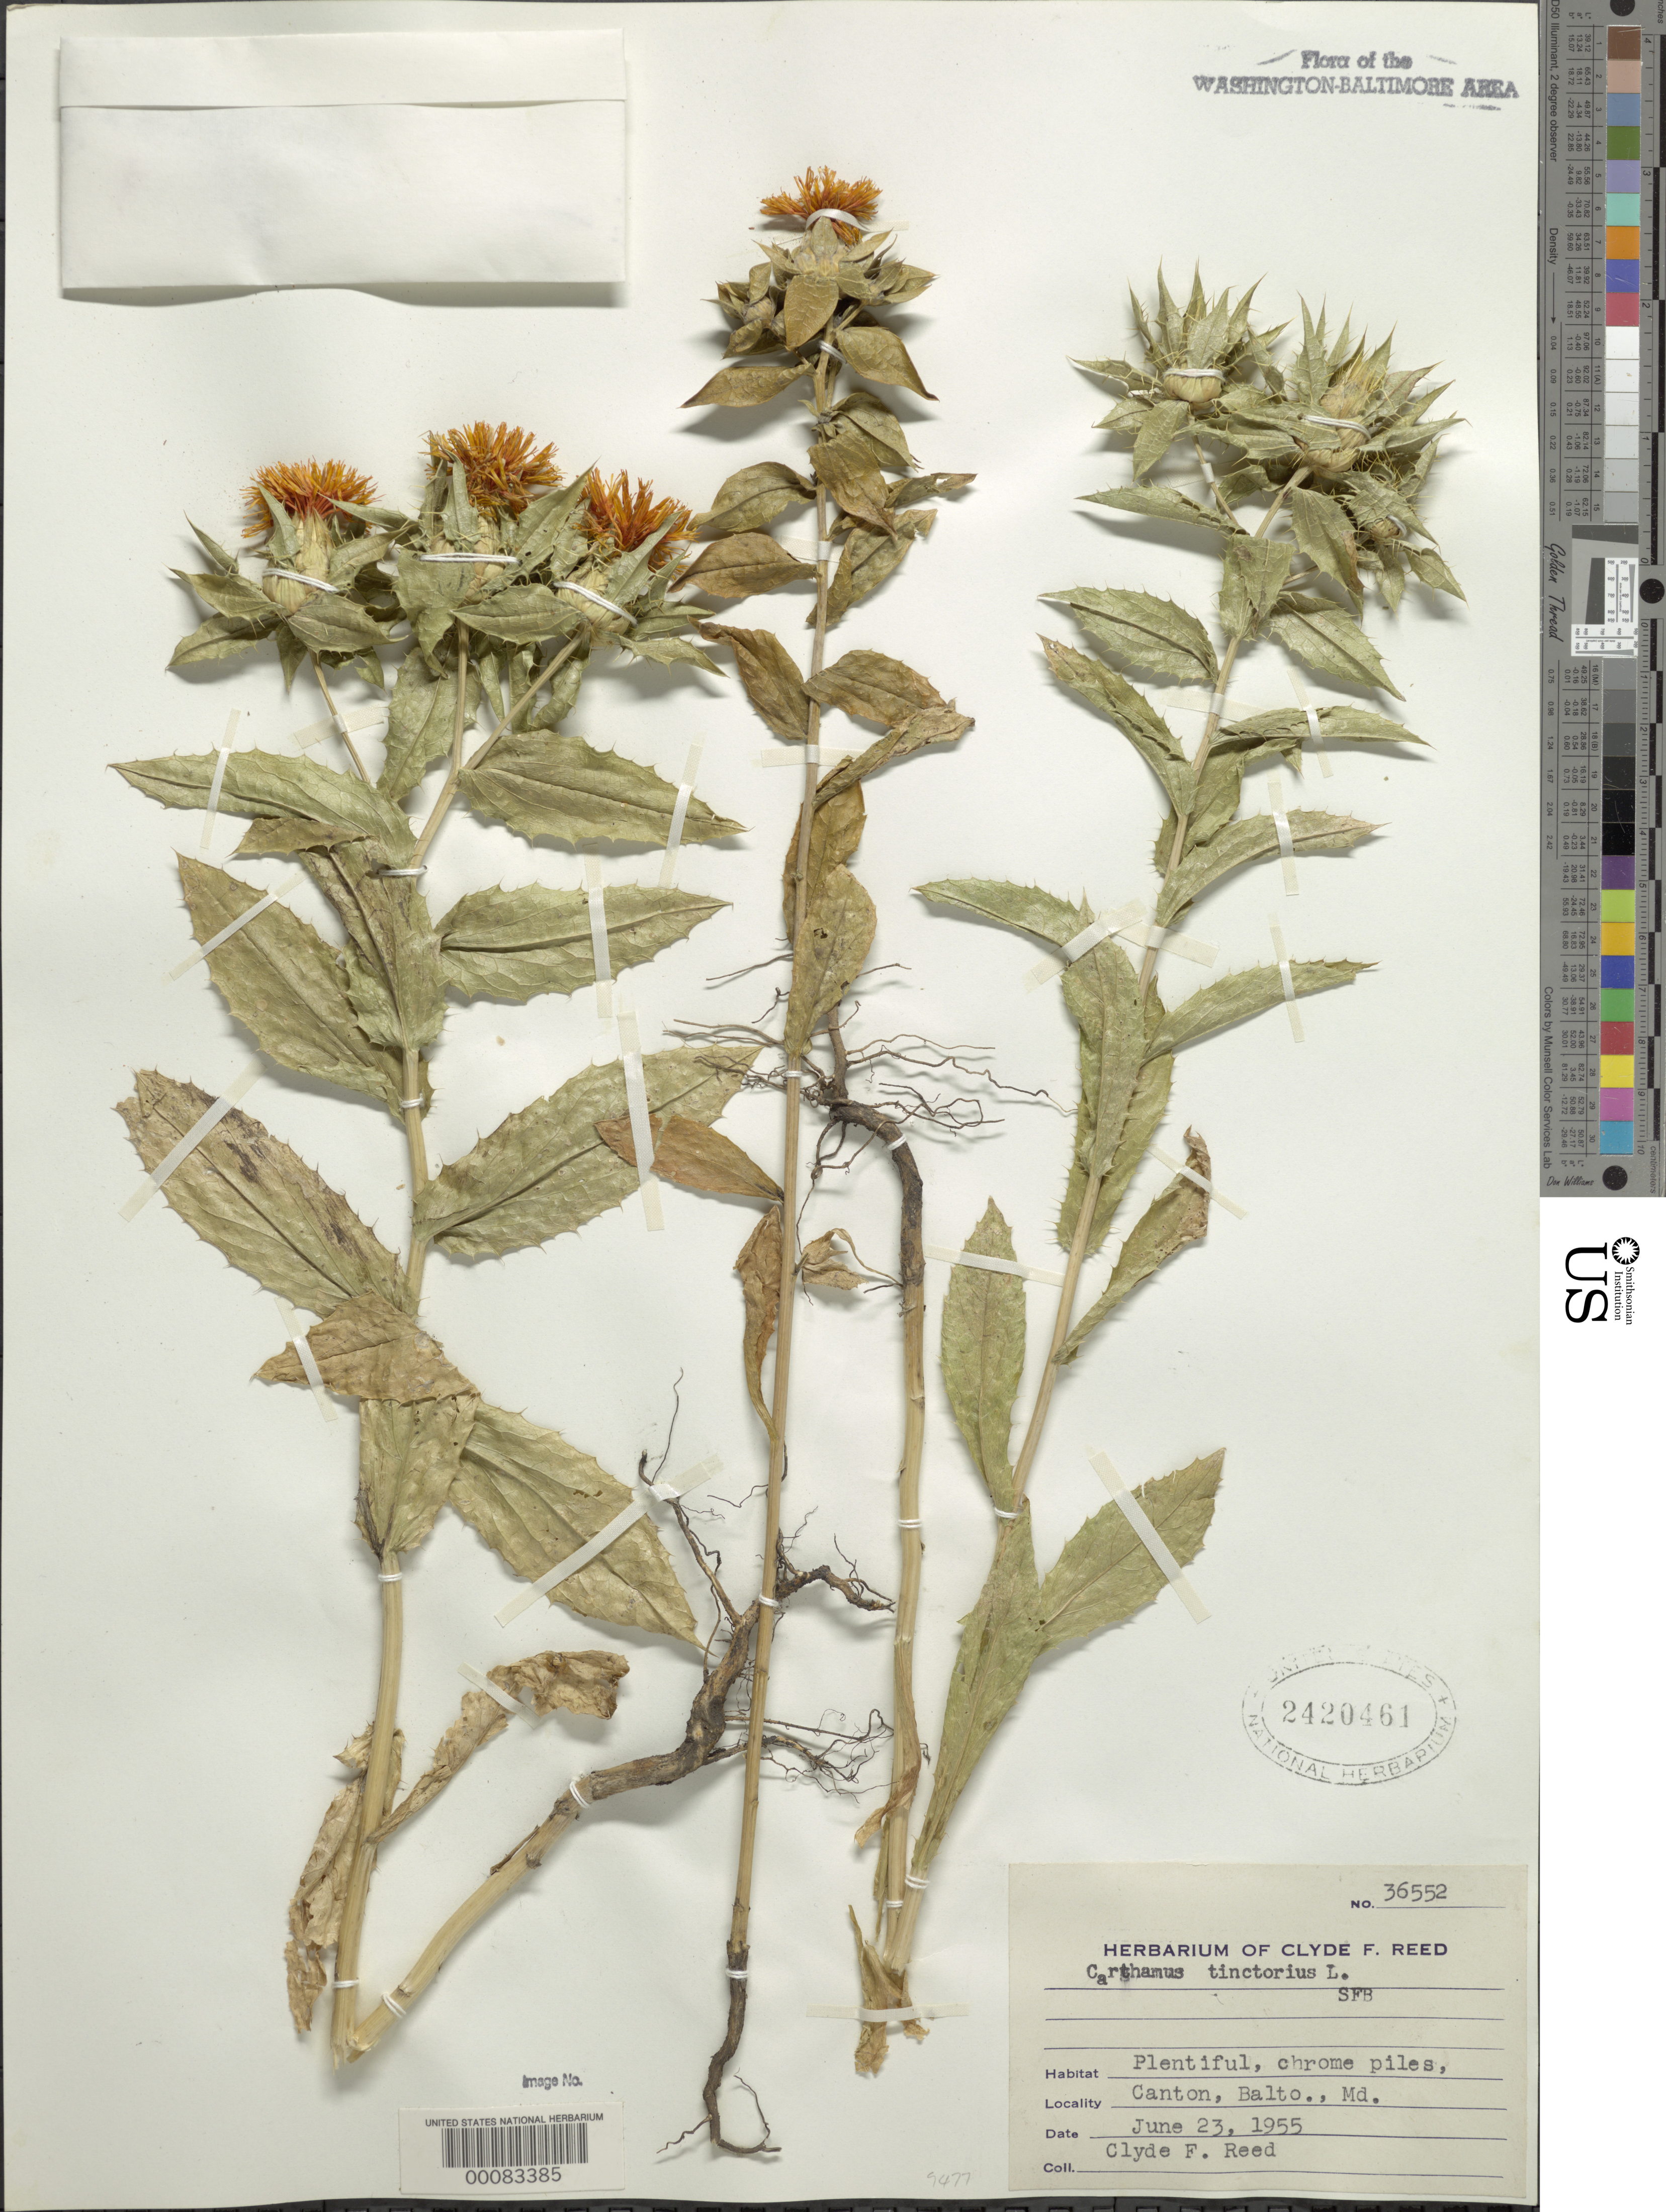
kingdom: Plantae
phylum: Tracheophyta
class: Magnoliopsida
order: Asterales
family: Asteraceae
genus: Carthamus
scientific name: Carthamus tinctorius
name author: L.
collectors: C. F. Reed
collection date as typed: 23 Jun 1955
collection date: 1955-06-23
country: United States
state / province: Maryland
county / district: City of Baltimore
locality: Canton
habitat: Chrome piles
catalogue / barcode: US 2420461